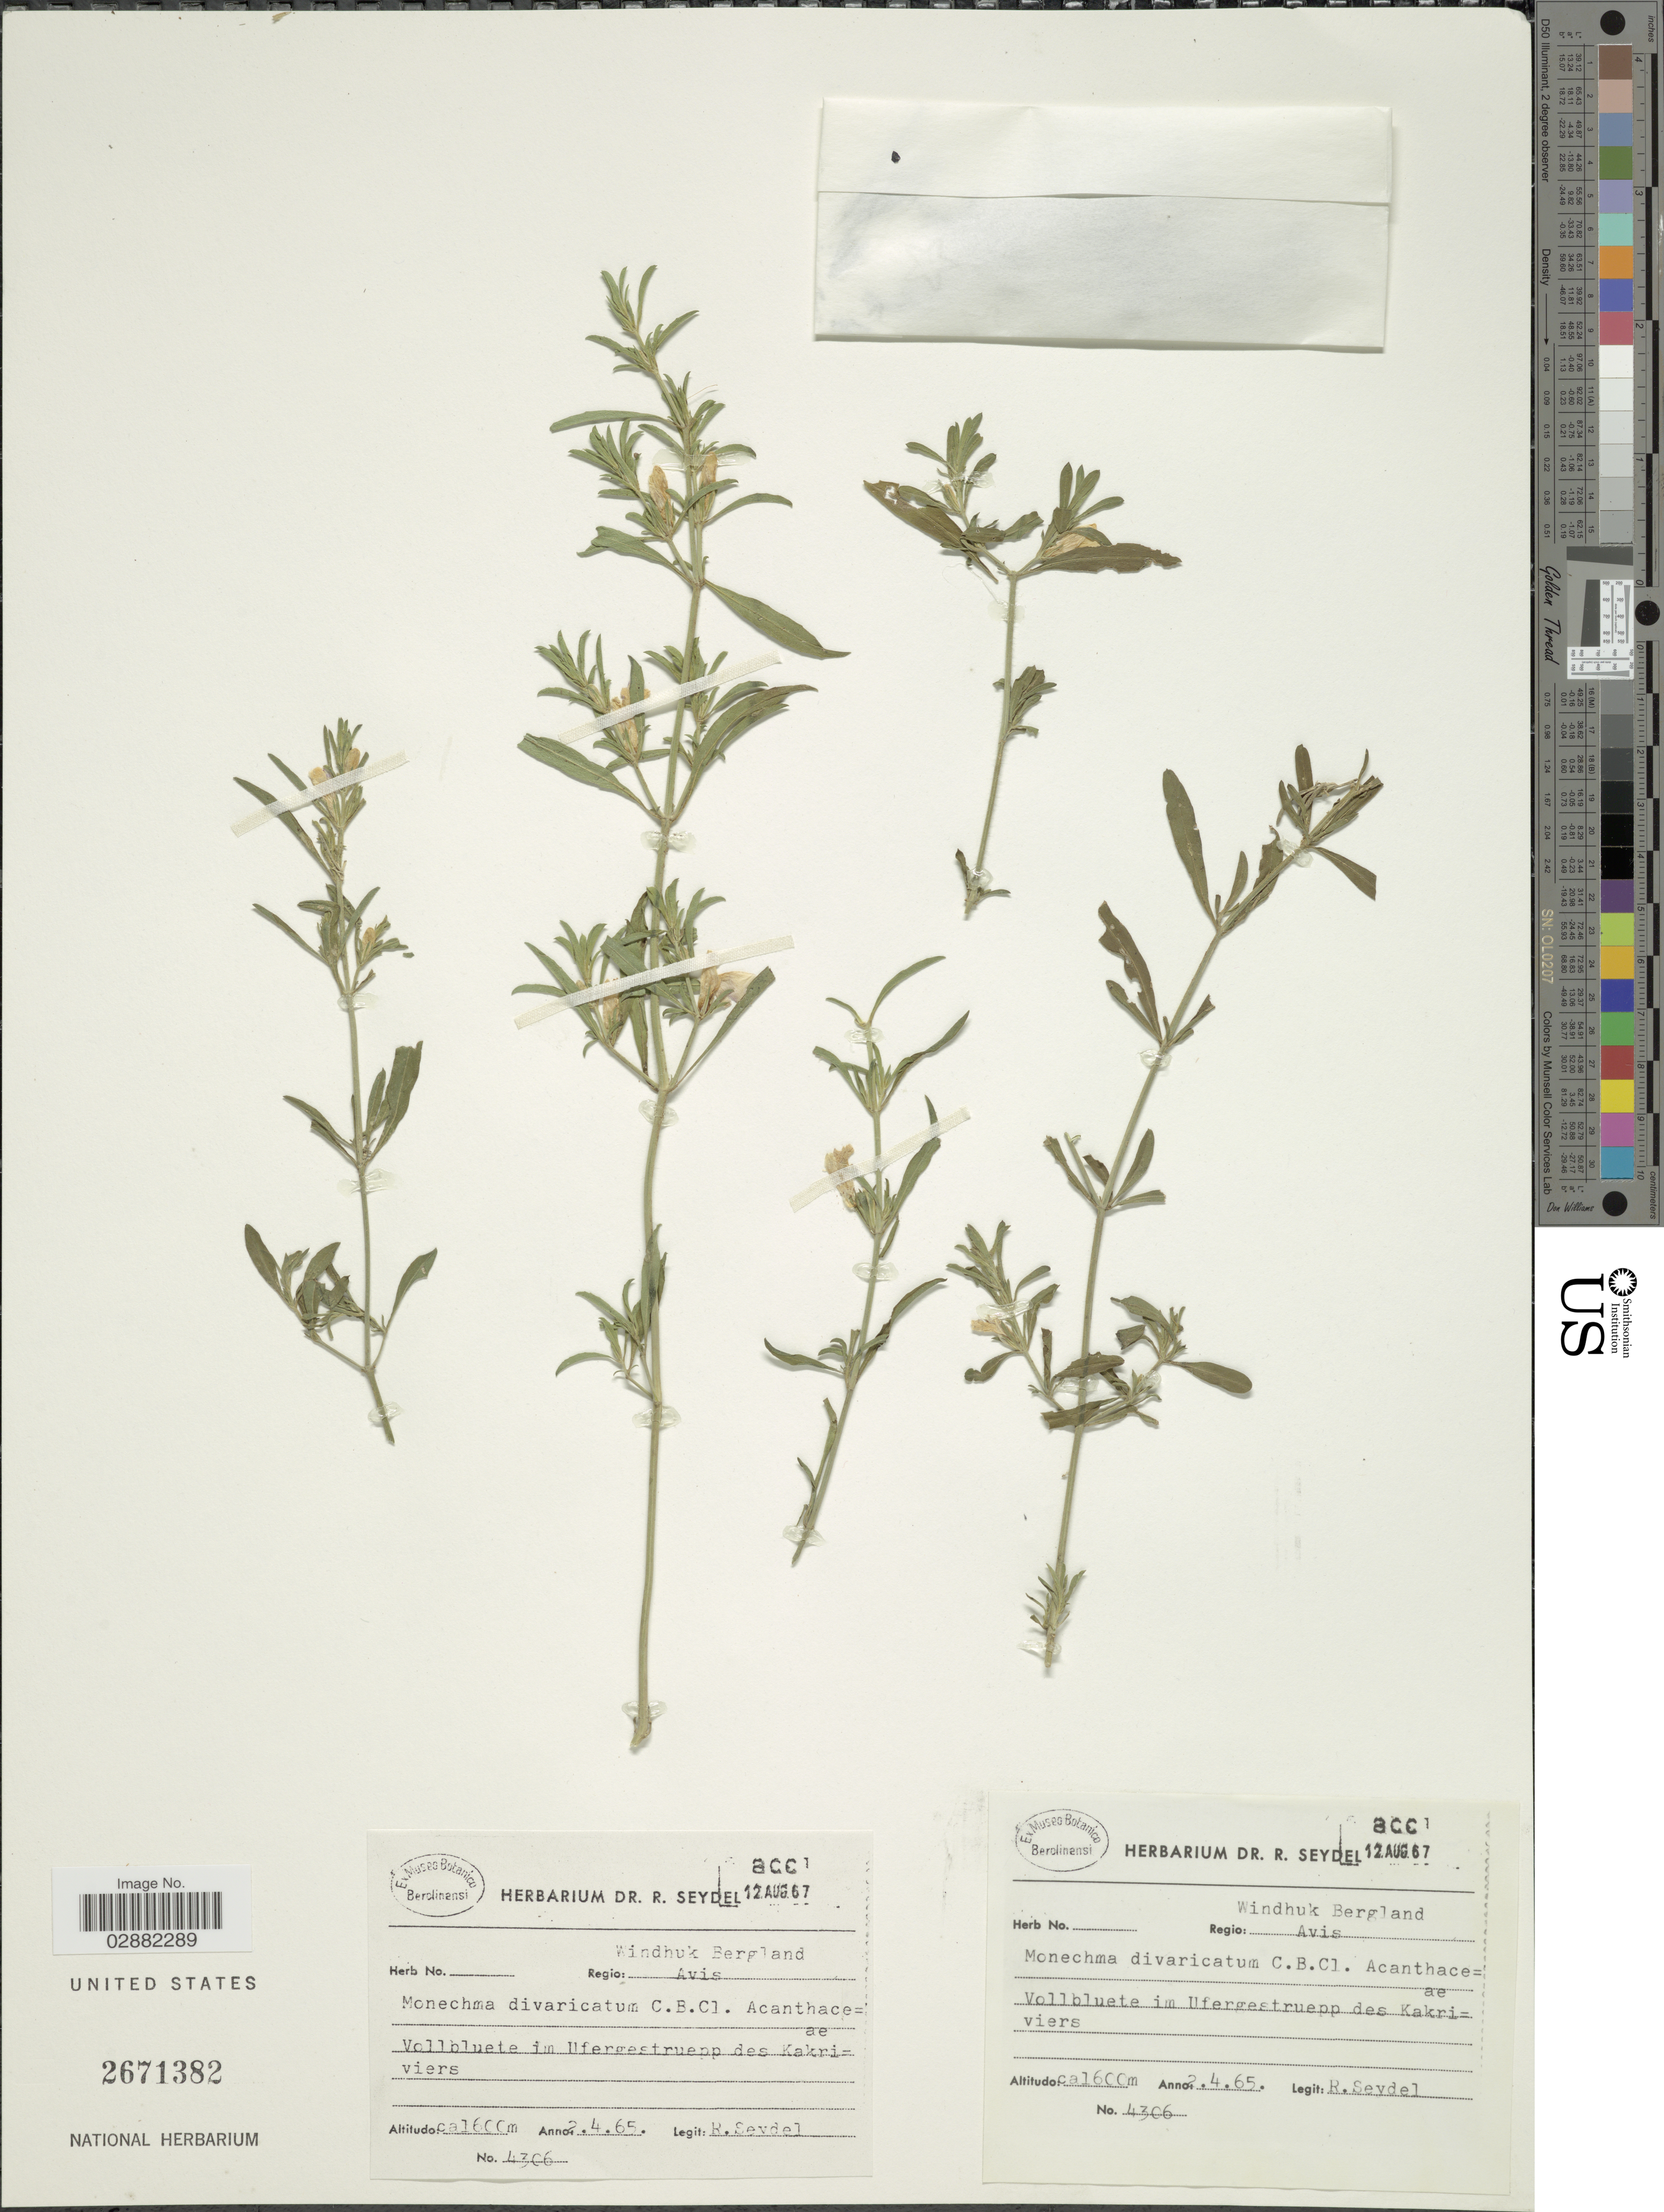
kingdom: Plantae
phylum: Tracheophyta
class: Magnoliopsida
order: Lamiales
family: Acanthaceae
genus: Justicia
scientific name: Justicia divaricata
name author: Willd. ex Nees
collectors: R. Seydel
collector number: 4306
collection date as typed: Transcribed d/m/y: 2/4/65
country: Namibia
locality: Regio: Windhuk Bergland. Avis. Vollbluete im Ufergestruepp des Kakriviers.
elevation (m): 1600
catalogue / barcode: US 2671382